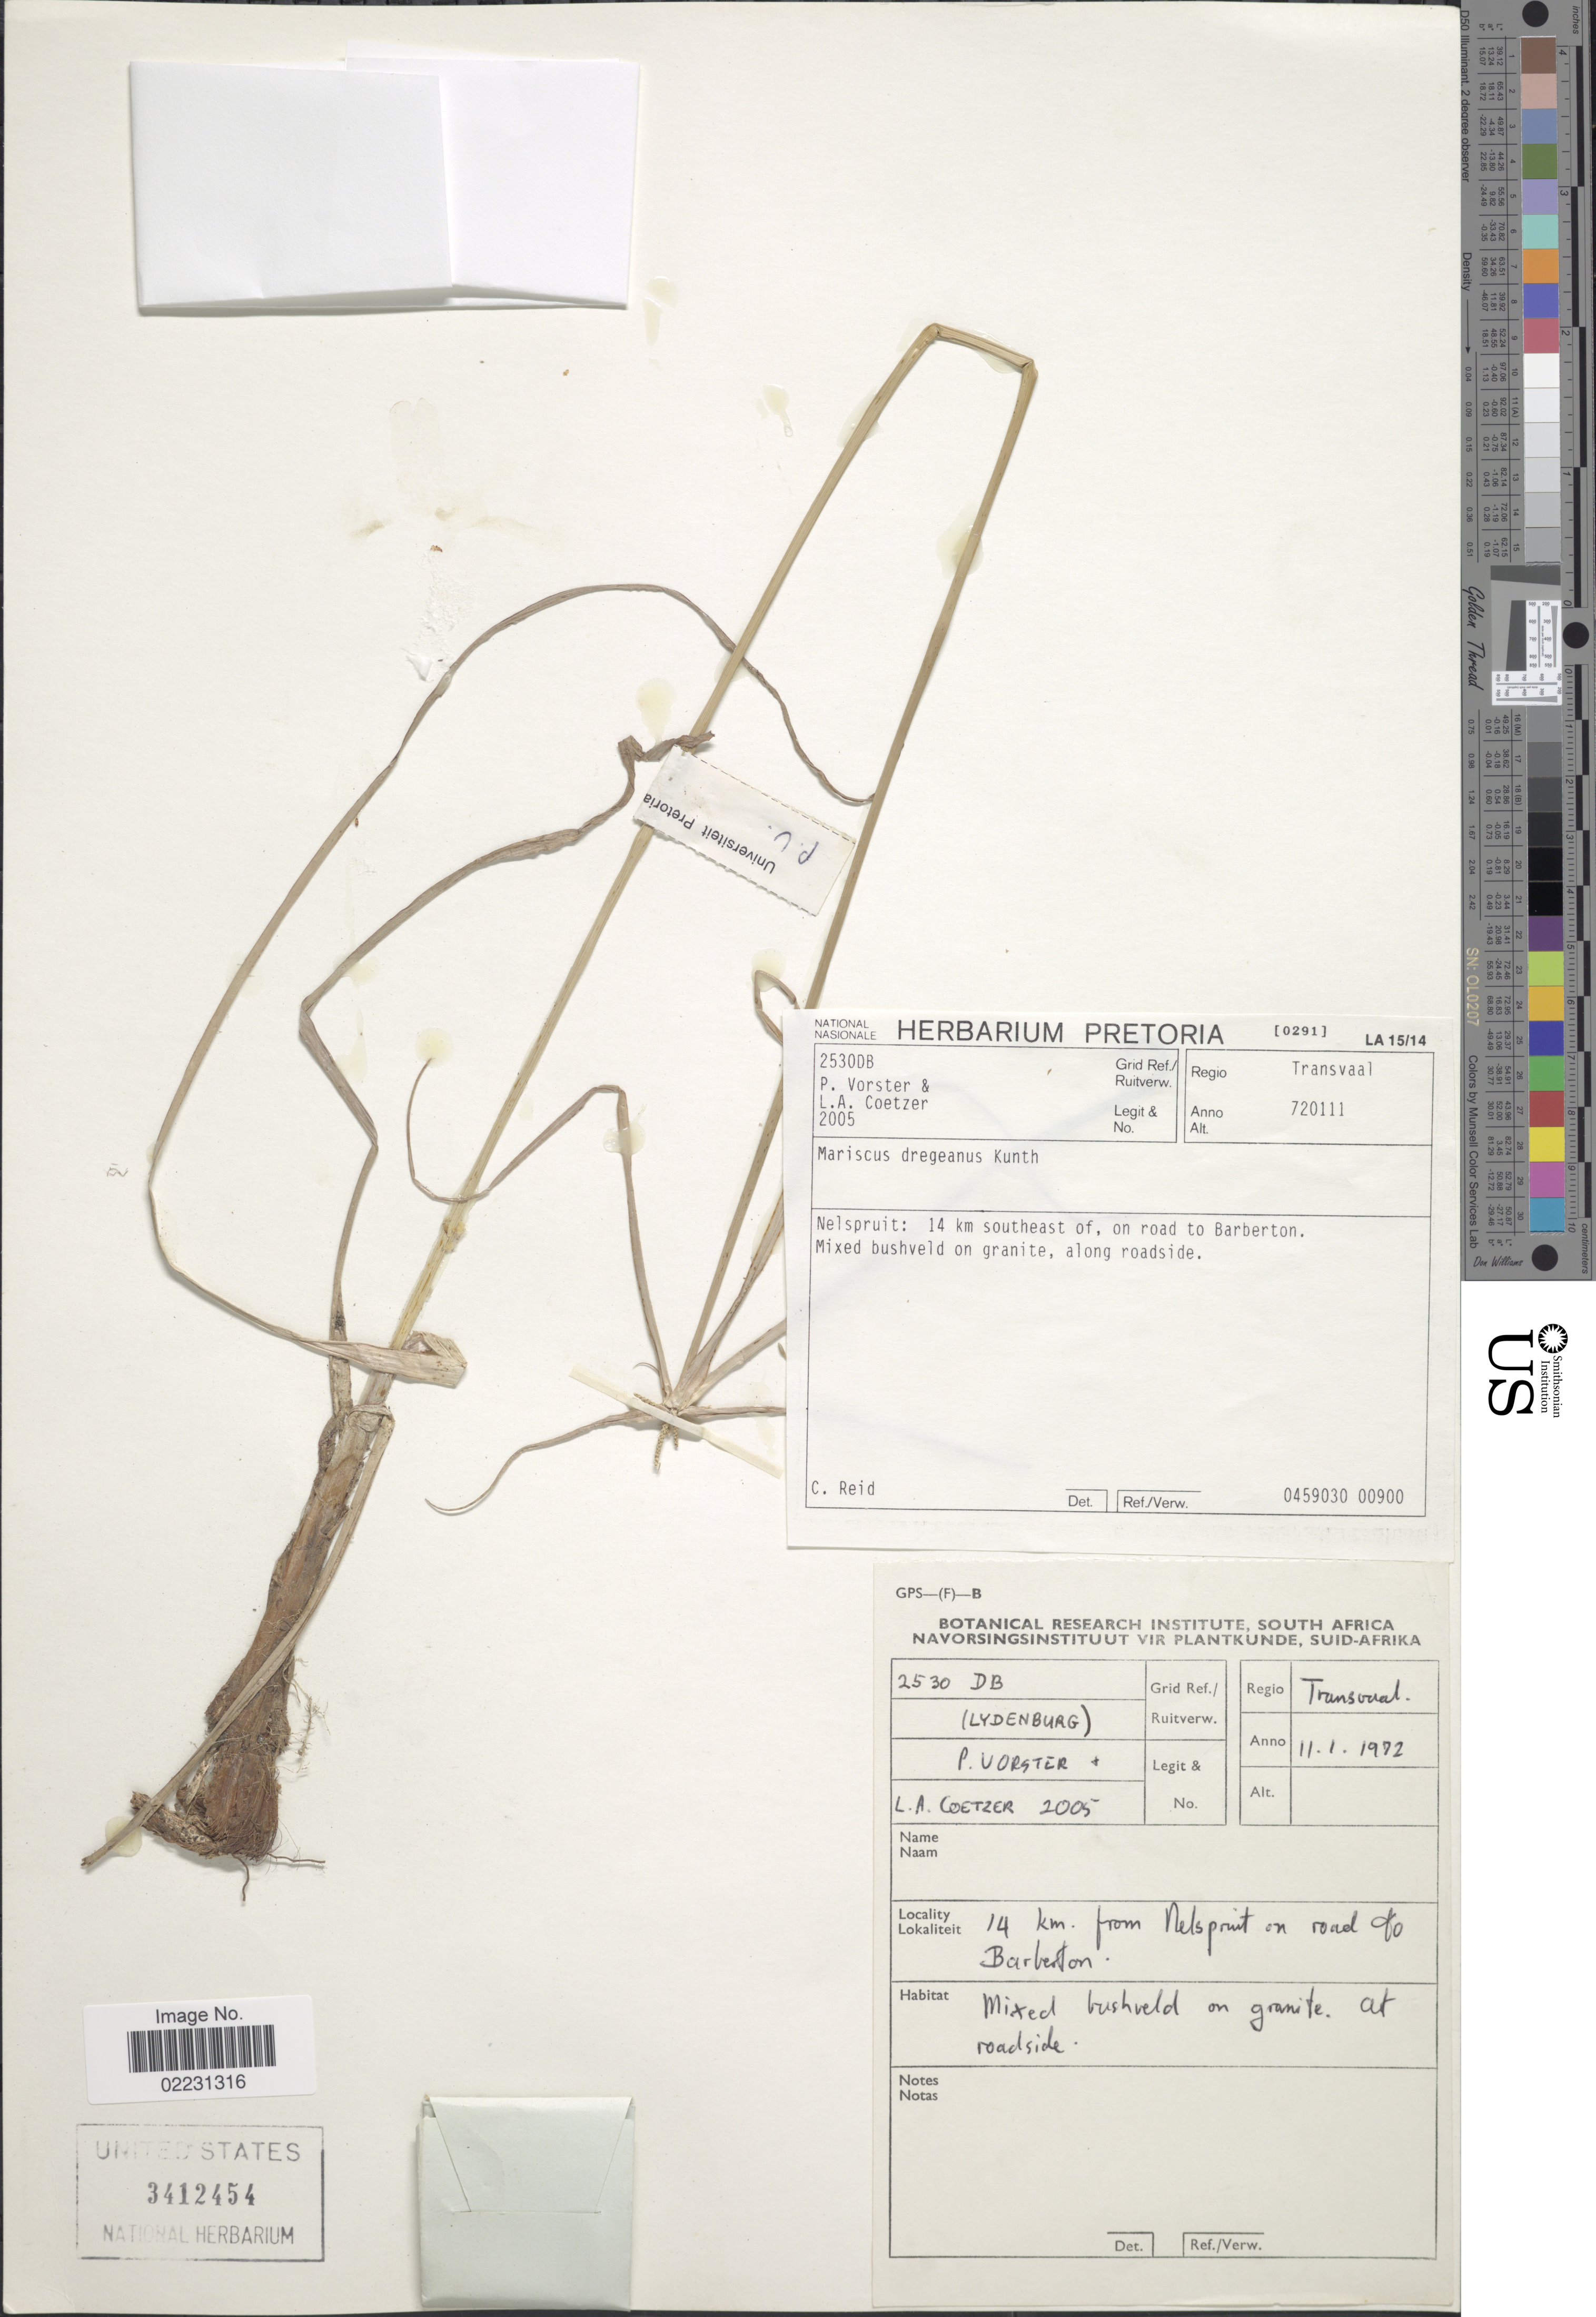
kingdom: Plantae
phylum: Tracheophyta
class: Liliopsida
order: Poales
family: Cyperaceae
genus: Cyperus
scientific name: Cyperus dregeanus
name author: Kunth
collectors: P. Vorster & L. Coetzer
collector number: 2005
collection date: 1972-01-11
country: South Africa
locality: Regio: Transvaal. Nelspruit: 14 km from Nelspruit on road to Barberton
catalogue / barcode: US 3412454